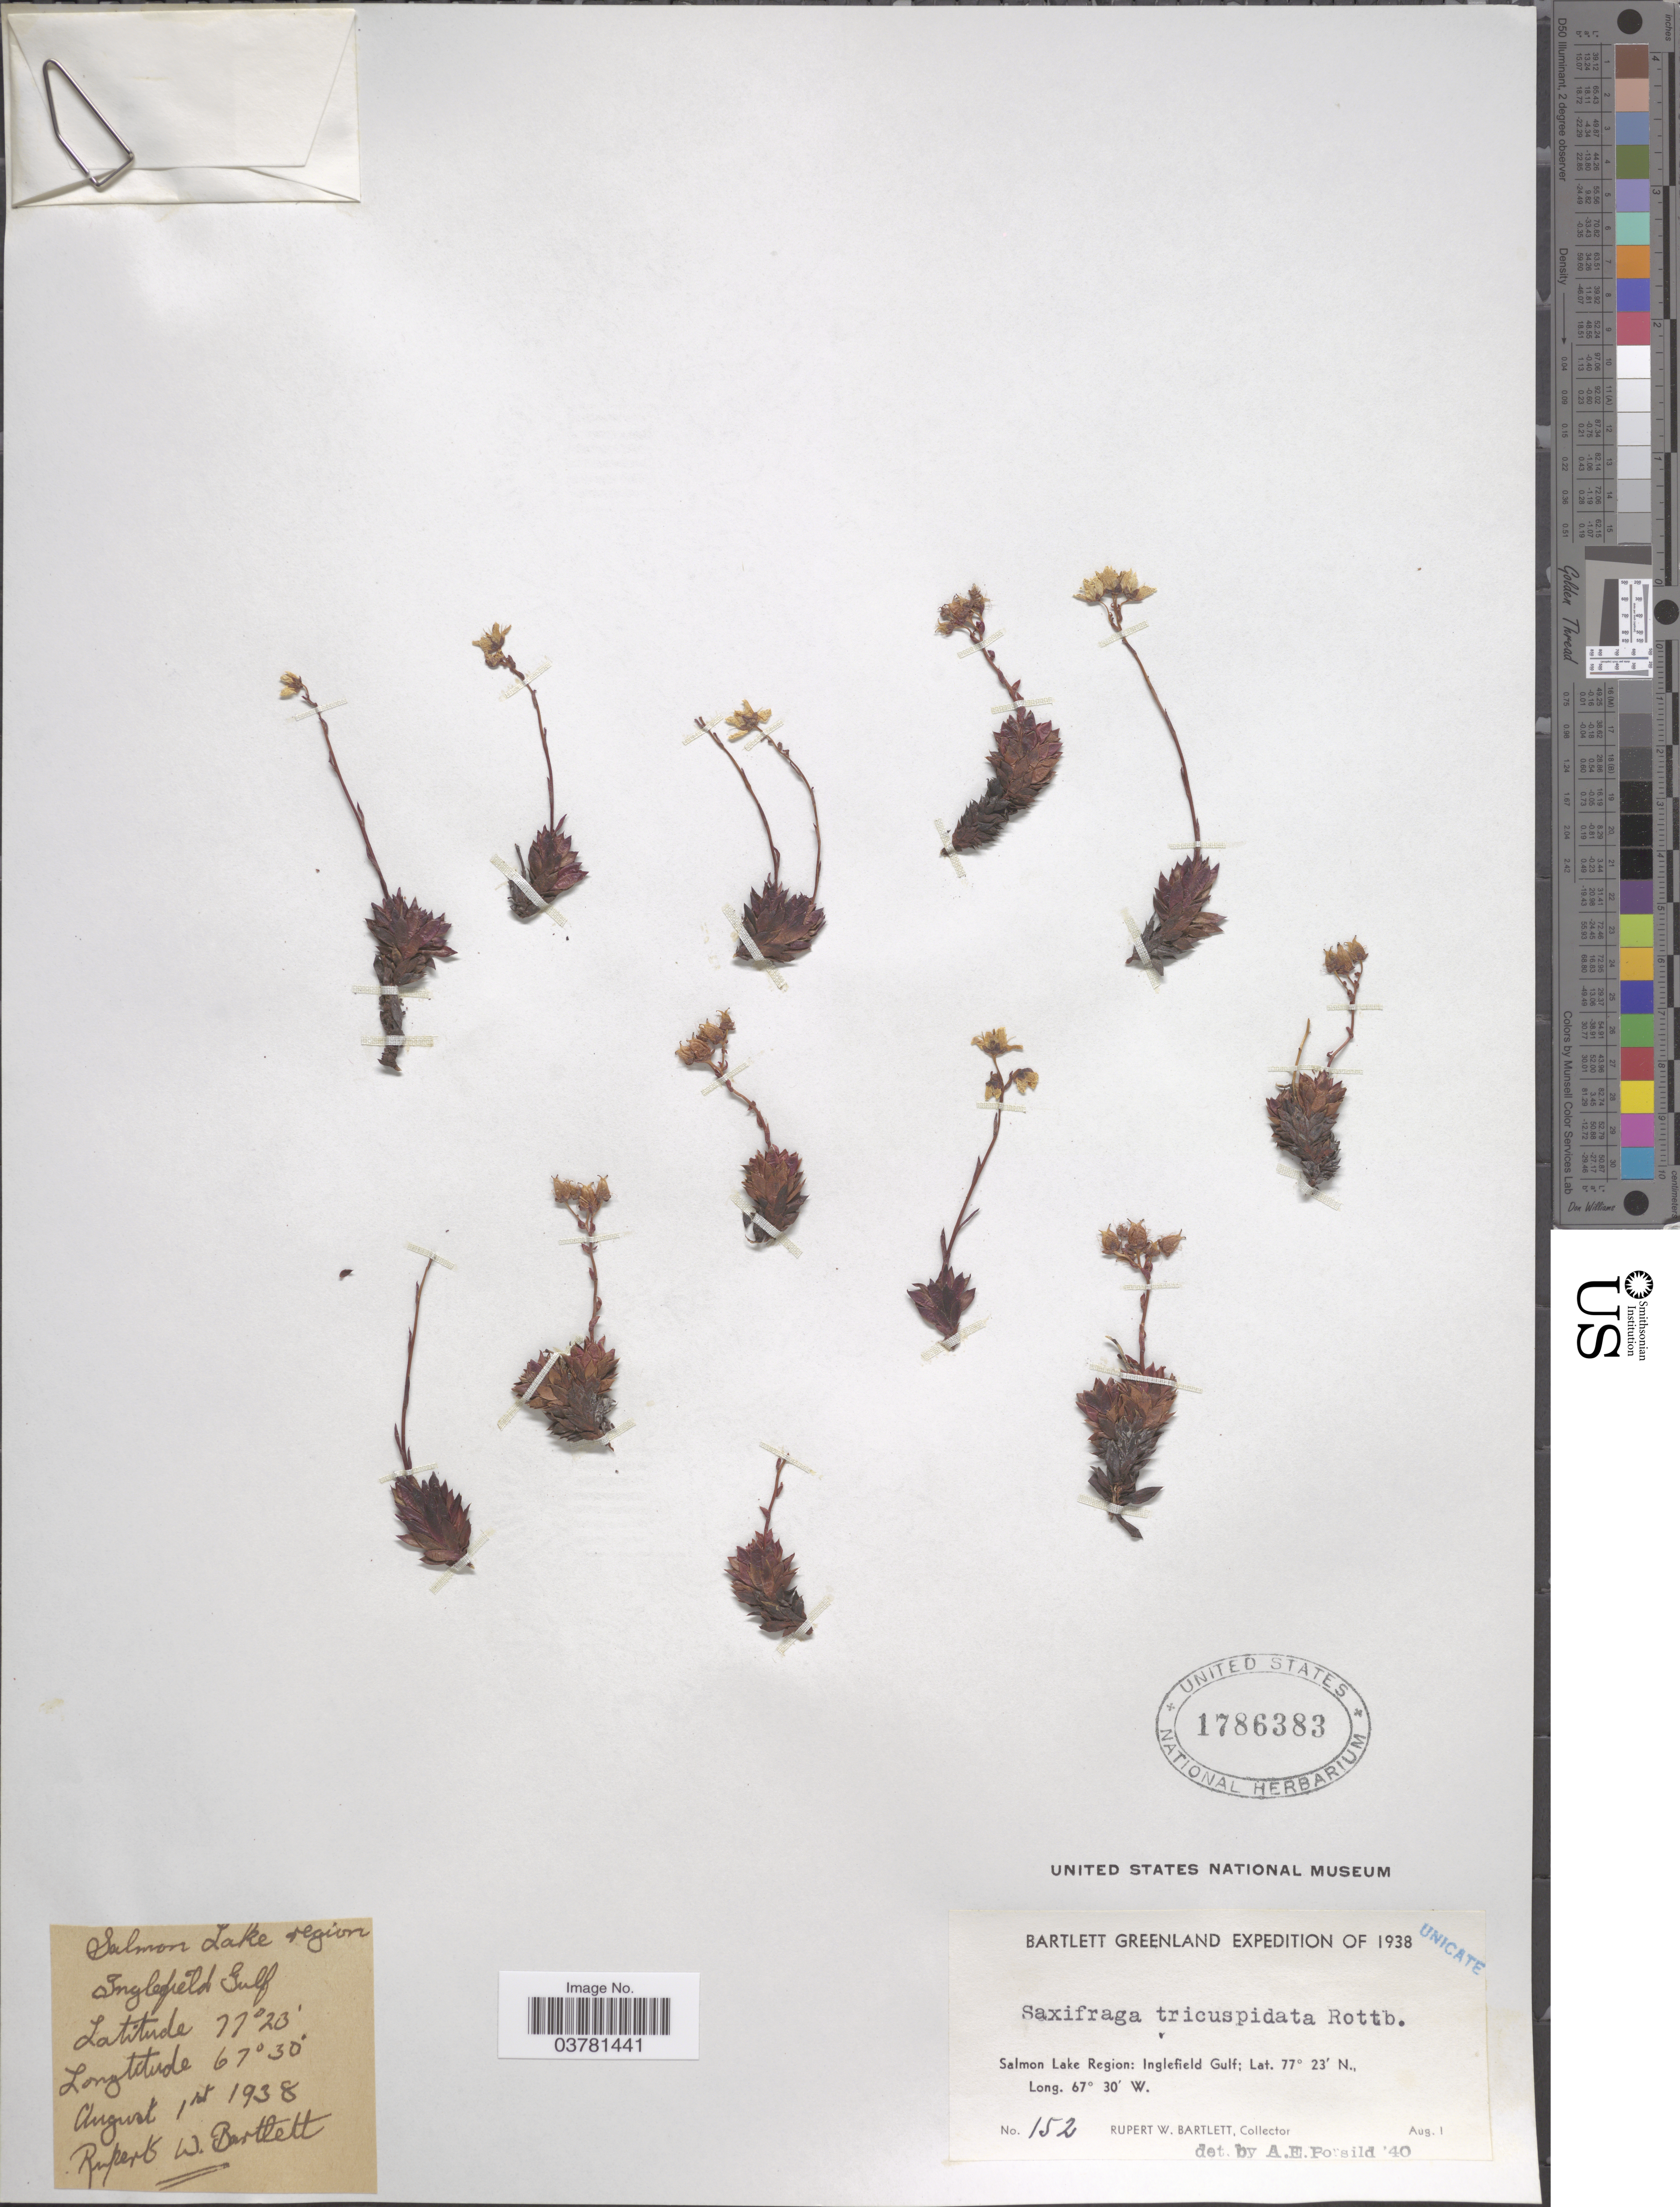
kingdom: Plantae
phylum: Tracheophyta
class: Magnoliopsida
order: Saxifragales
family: Saxifragaceae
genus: Saxifraga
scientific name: Saxifraga tricuspidata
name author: Rottb.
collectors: R. W. Bartlett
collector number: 152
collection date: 1938-08-01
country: Greenland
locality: Bartlett Greenland Expedition of 1938. Salmon Lake Region: Inglefield Gulf.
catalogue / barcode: US 1786383